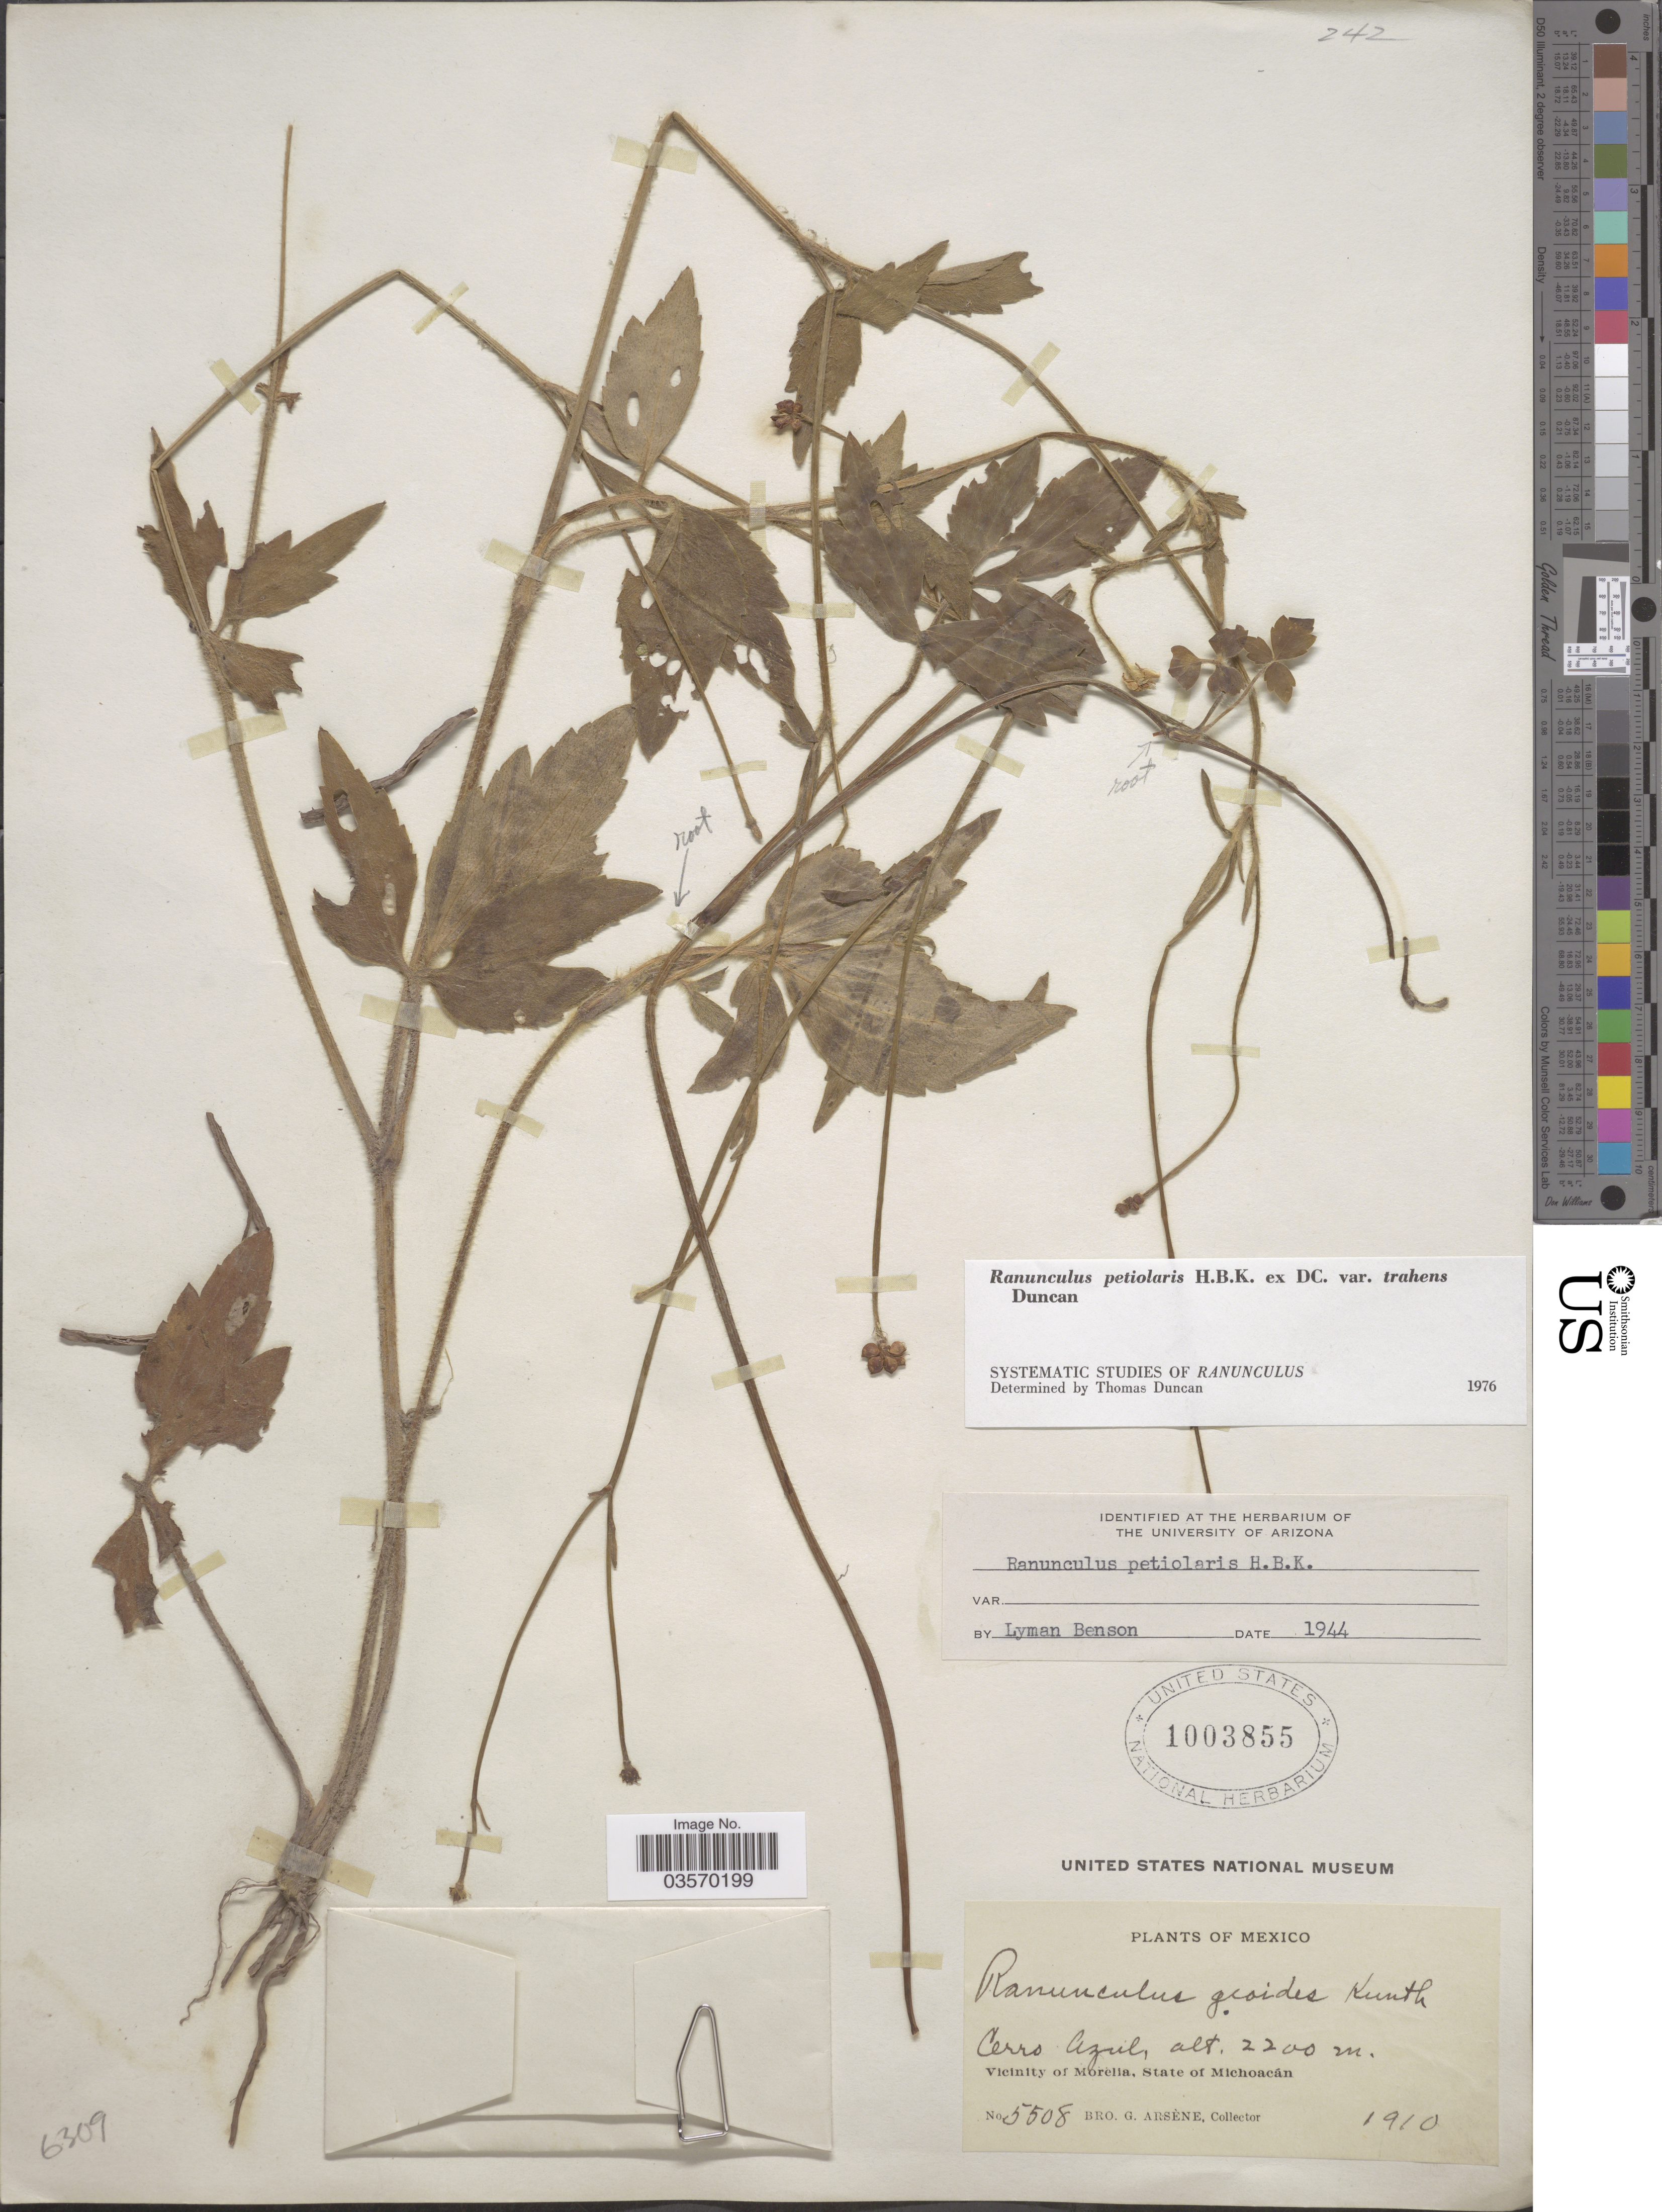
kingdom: Plantae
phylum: Tracheophyta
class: Magnoliopsida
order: Ranunculales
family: Ranunculaceae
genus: Ranunculus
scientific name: Ranunculus petiolaris var. trahens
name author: Kunth ex DC.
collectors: Bro. G. Arsène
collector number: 5508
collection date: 1910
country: Mexico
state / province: Michoacán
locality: Cerro Azul, Vicinity of Morelia.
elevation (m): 2200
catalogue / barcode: US 1003855